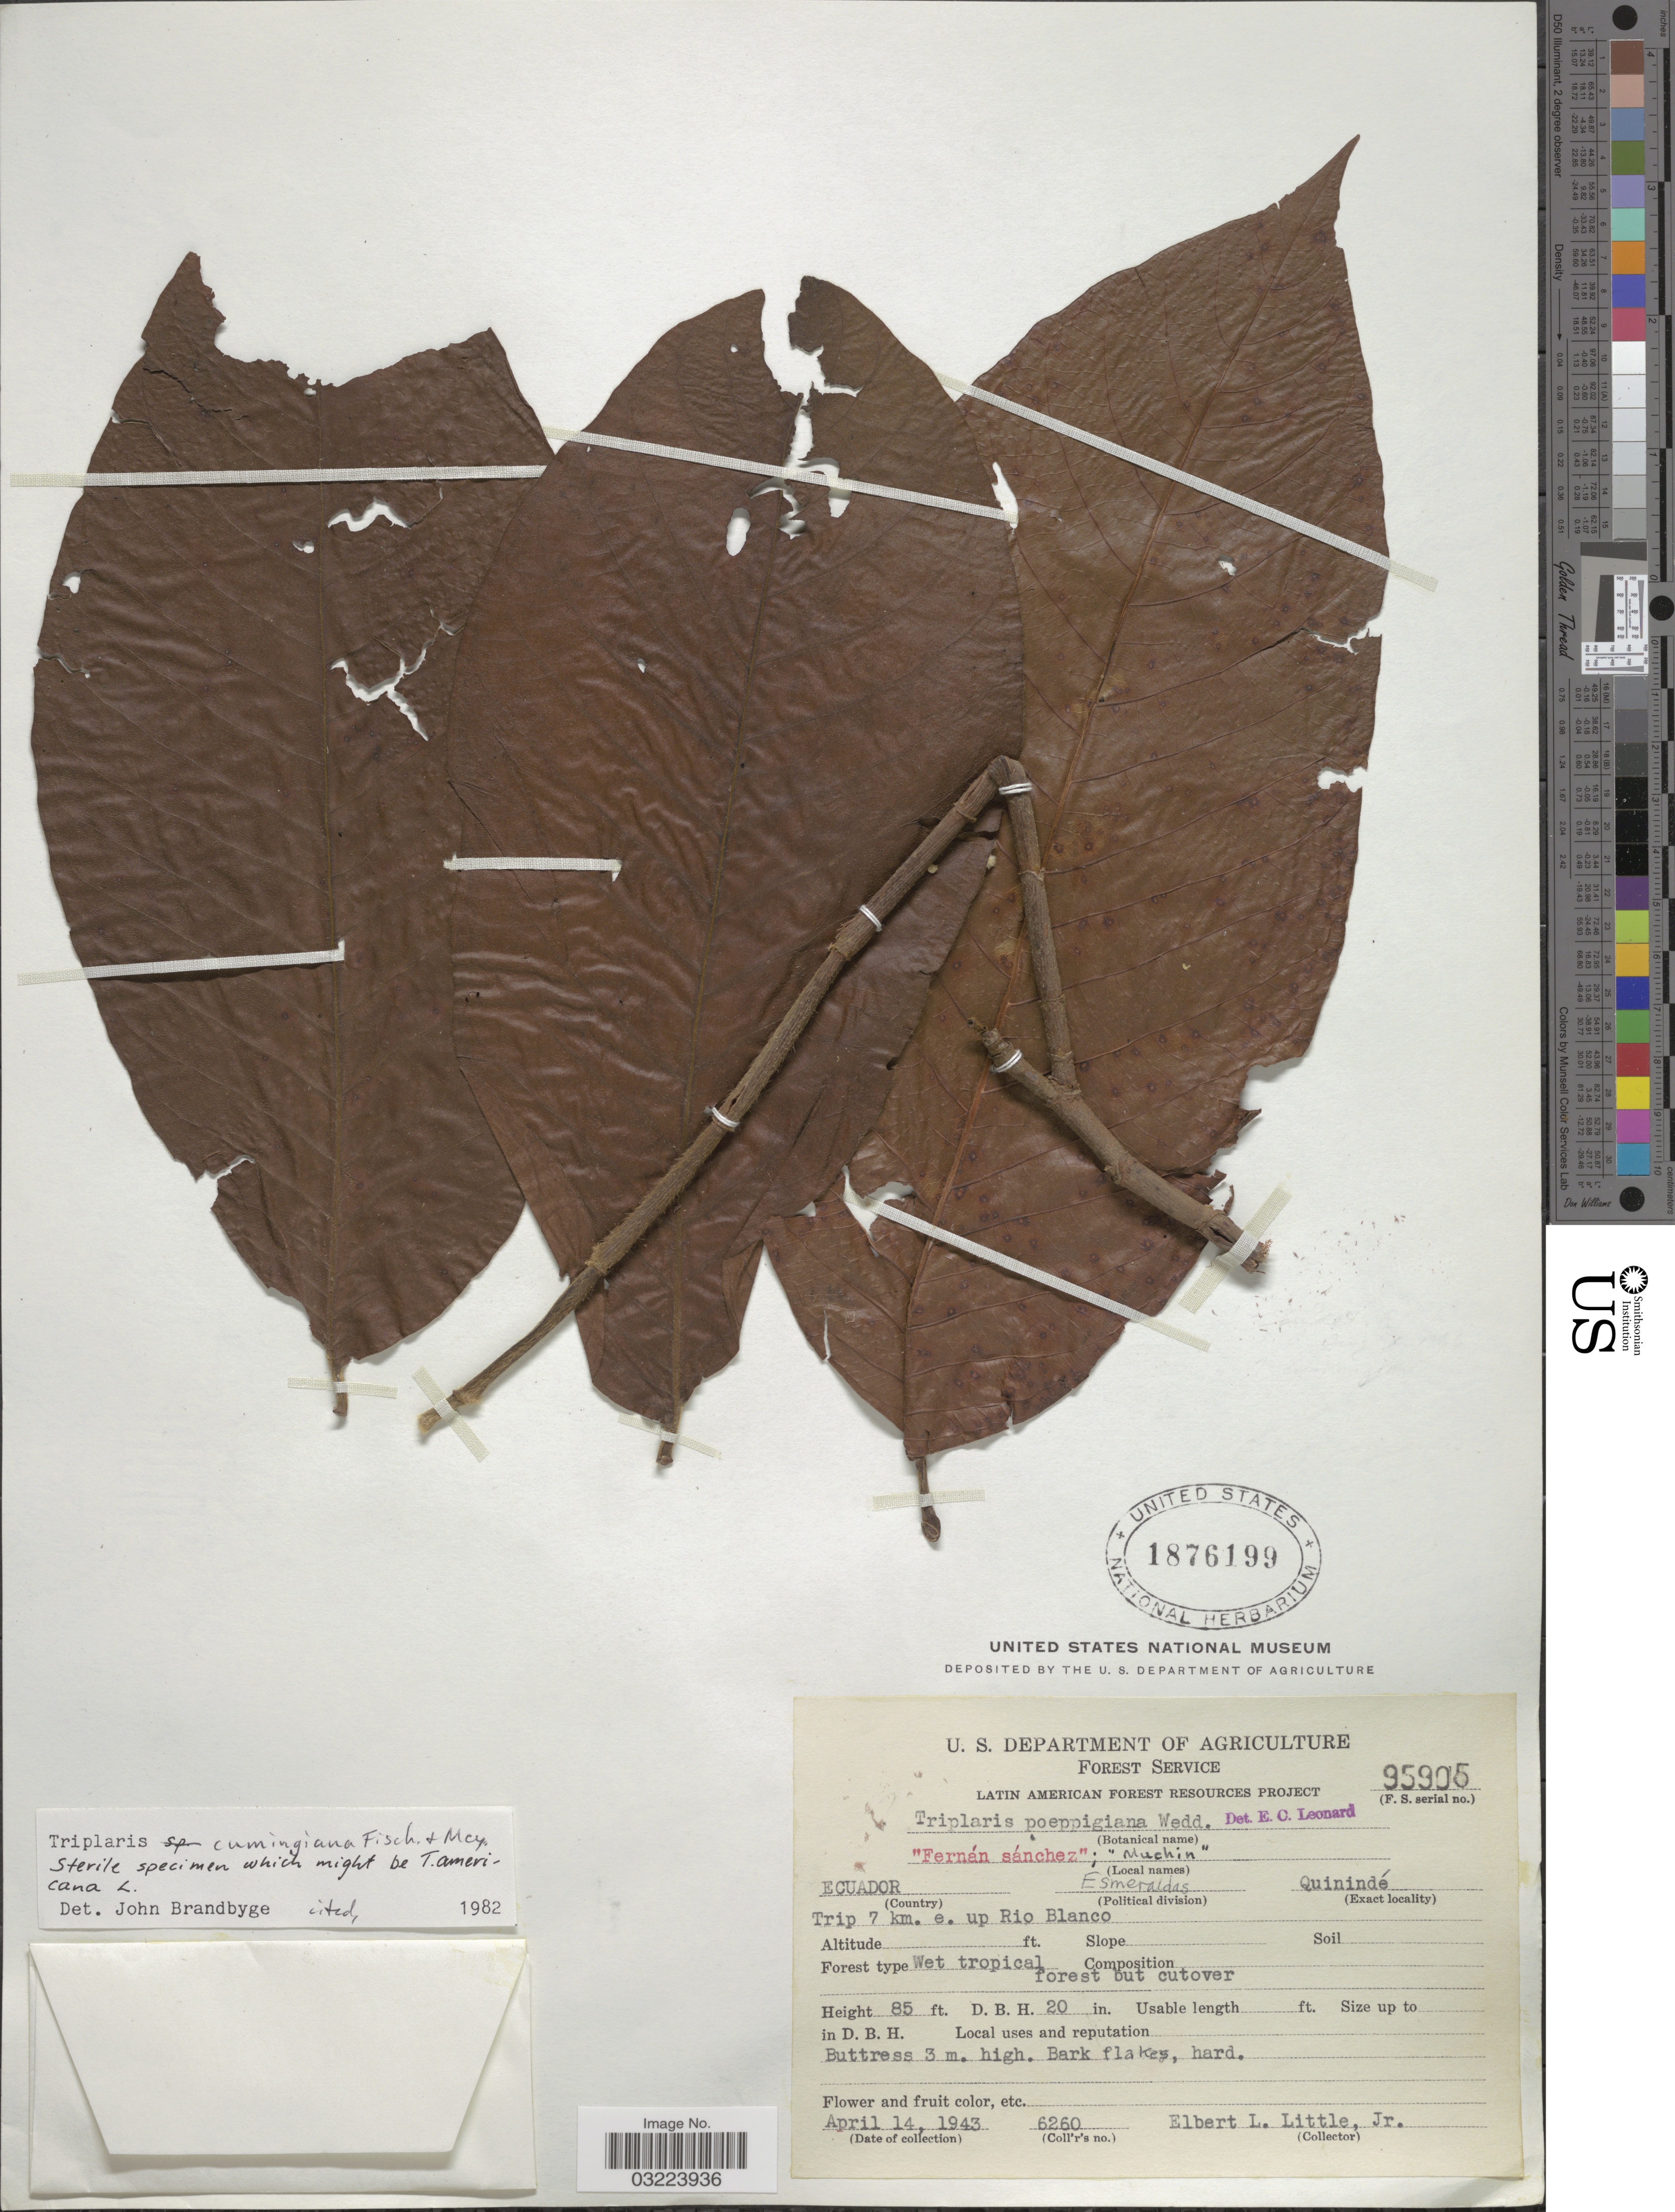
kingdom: Plantae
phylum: Tracheophyta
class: Magnoliopsida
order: Caryophyllales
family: Polygonaceae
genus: Triplaris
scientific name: Triplaris cumingiana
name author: Fisch. & C.A. Mey. ex C.A. Mey.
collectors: E. L. Little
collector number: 6260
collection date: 1943-04-14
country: Ecuador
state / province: Esmeraldas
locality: Esmeraldas. Quinindé. Trip 7 km. e. up Rio Blanco.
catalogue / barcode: US 1876199